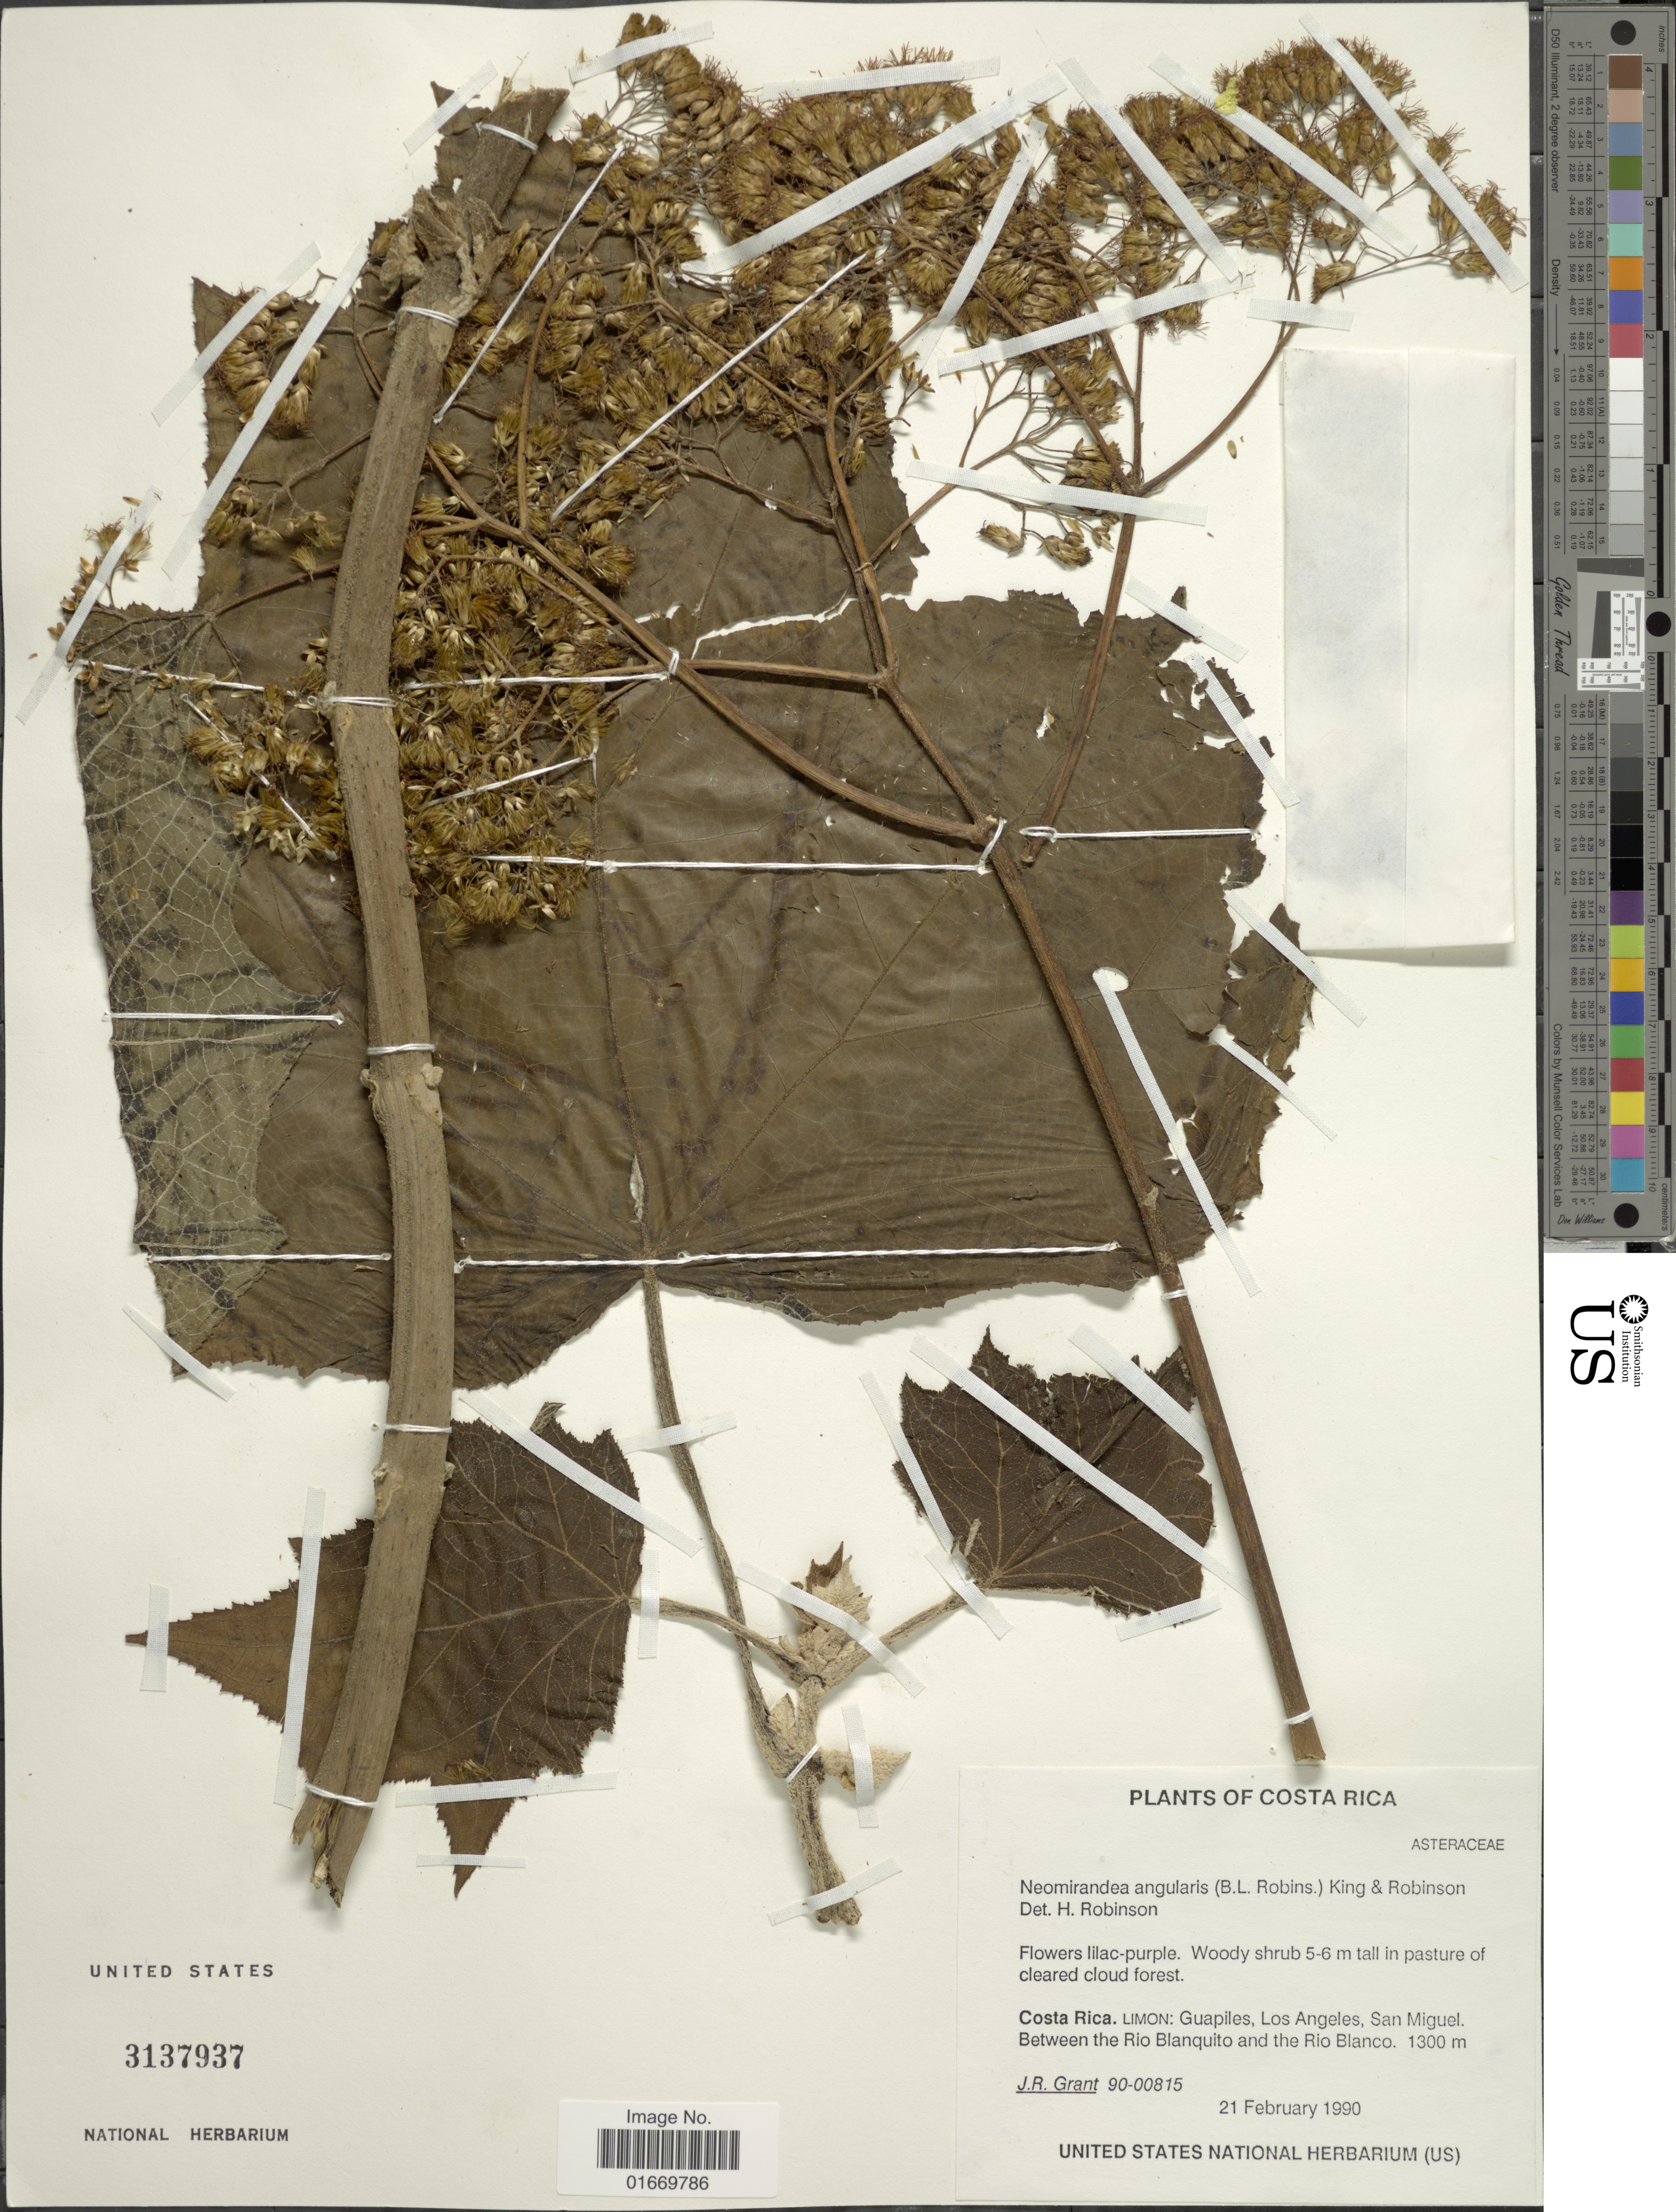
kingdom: Plantae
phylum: Tracheophyta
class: Magnoliopsida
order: Asterales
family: Asteraceae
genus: Neomirandea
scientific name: Neomirandea angularis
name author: (B.L. Rob.) R.M. King & H. Rob.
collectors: J. Grant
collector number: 90-00815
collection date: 1990-02-21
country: Costa Rica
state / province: Limón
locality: Guapiles, Los Angeles, San Miguel, between the Rio Blanquito and the Rio Blanco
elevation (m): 1300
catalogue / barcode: US 3137937